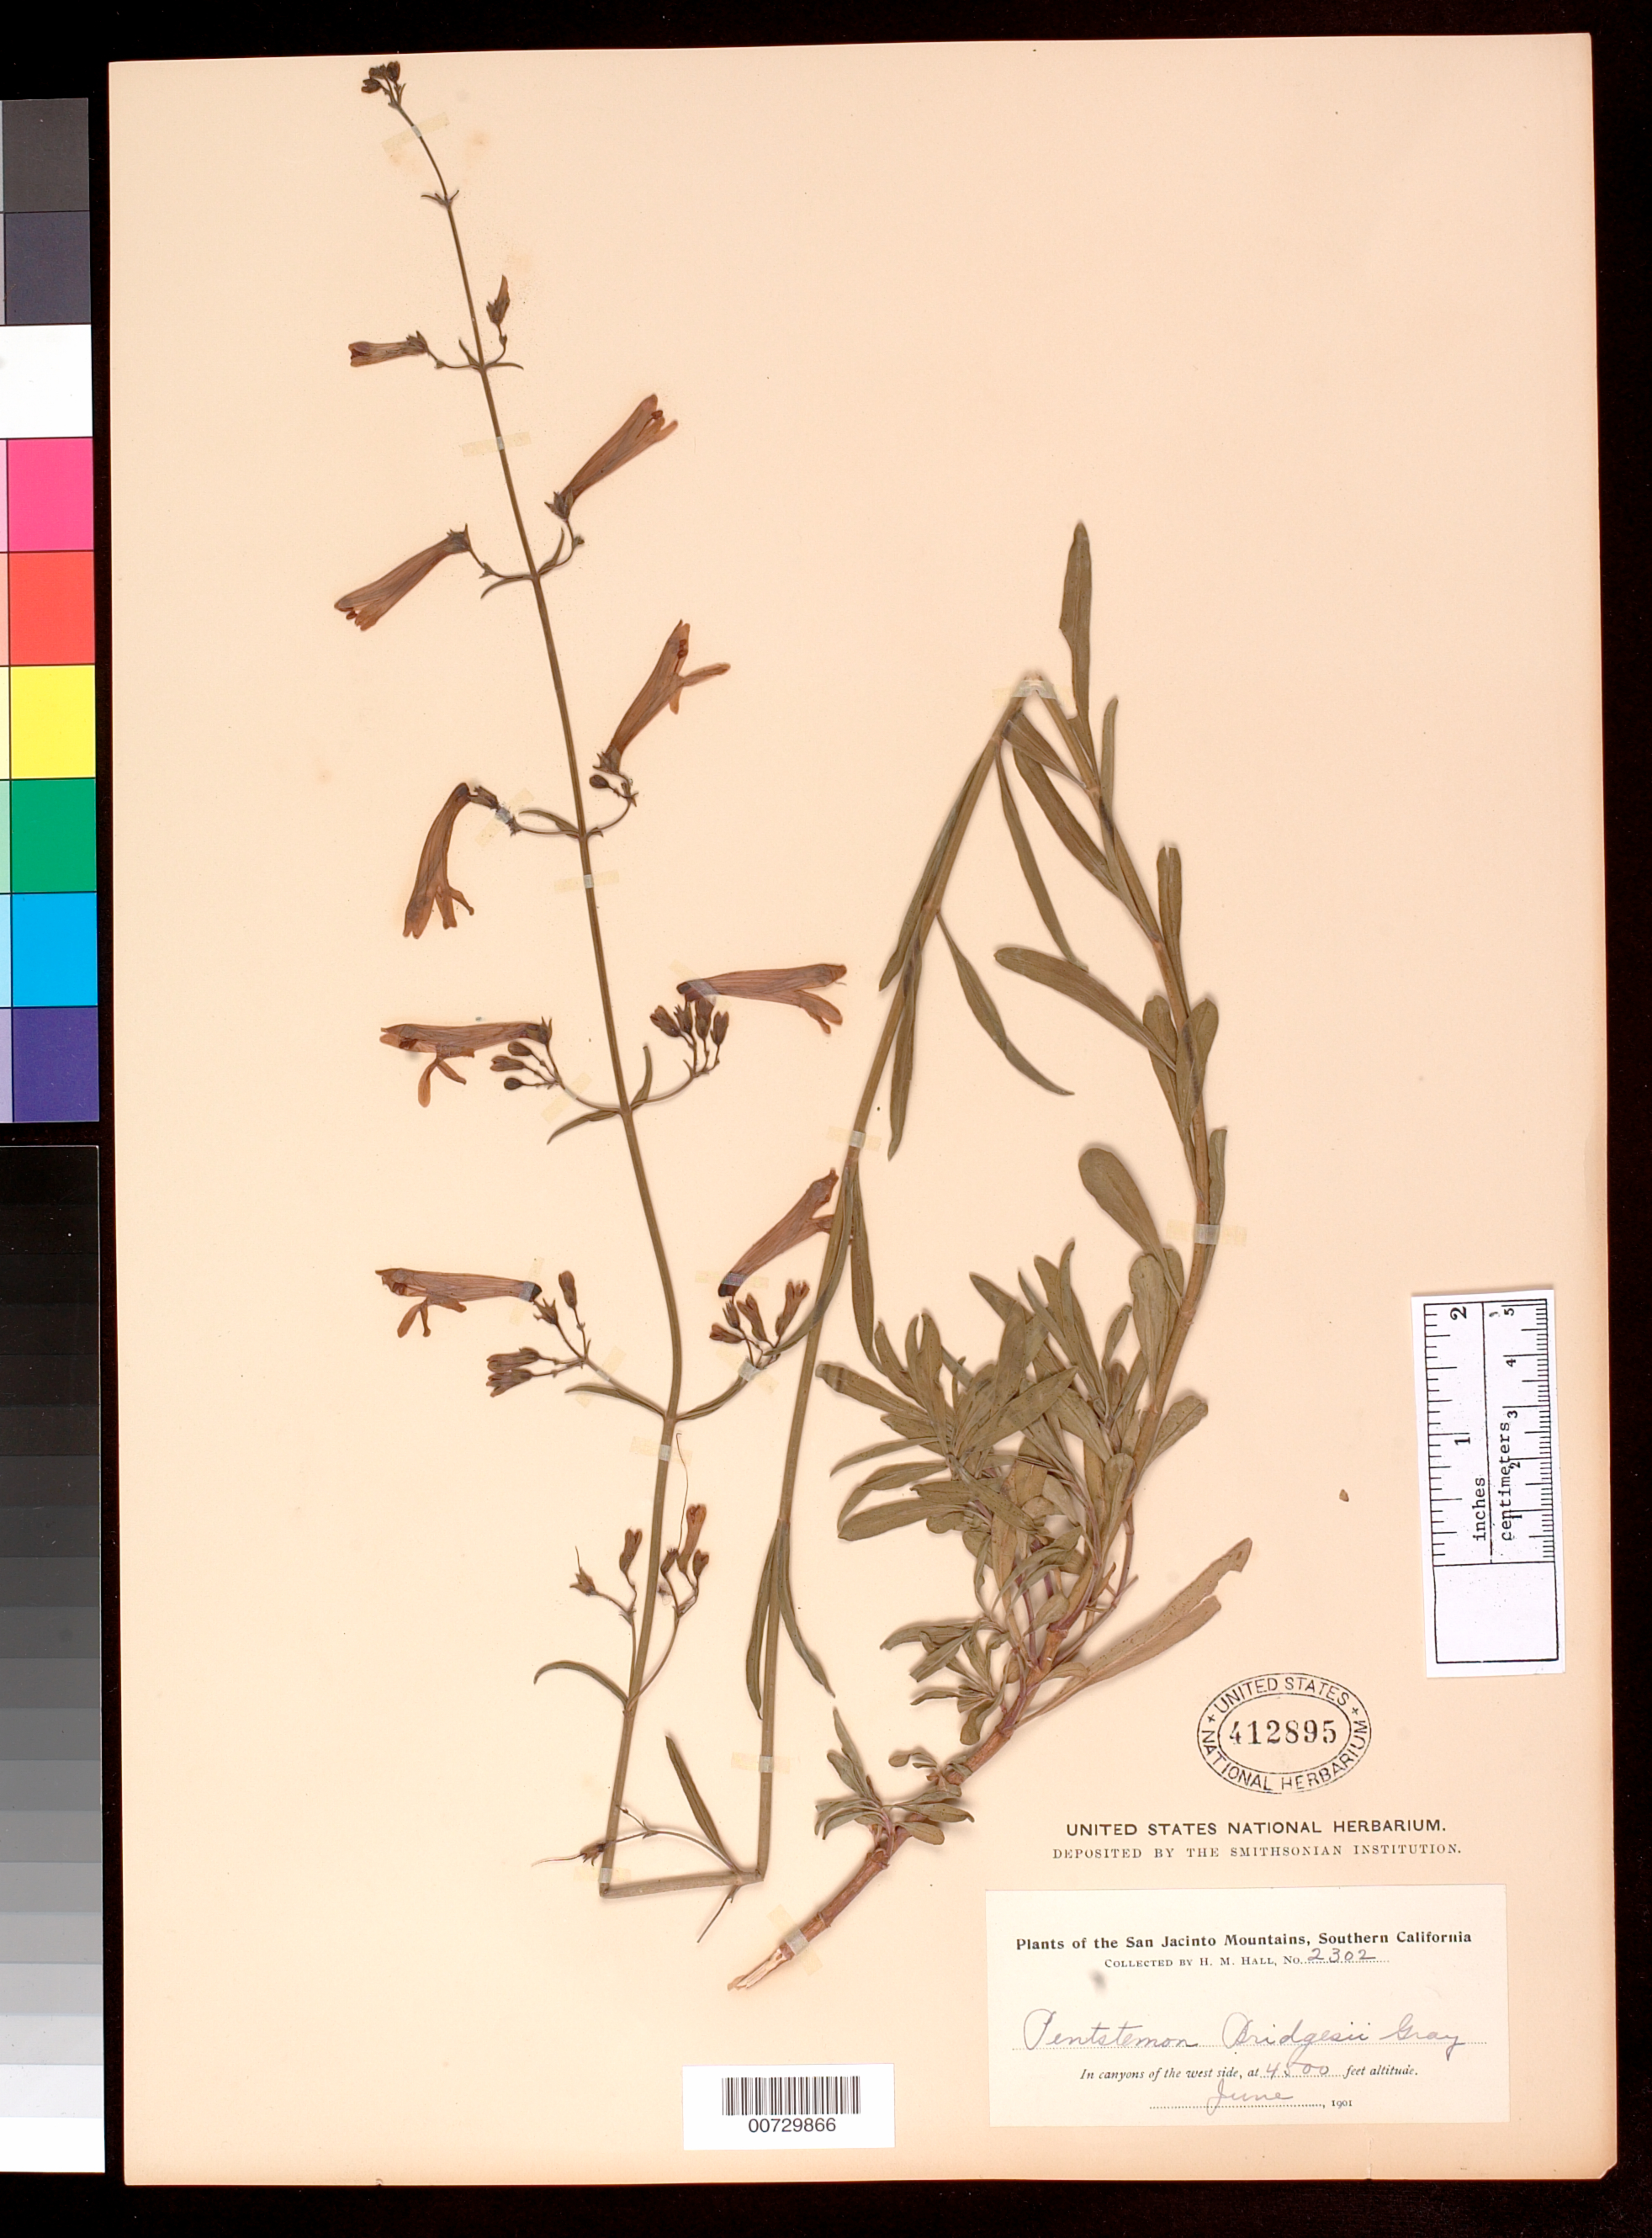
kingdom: Plantae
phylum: Tracheophyta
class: Magnoliopsida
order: Lamiales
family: Plantaginaceae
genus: Penstemon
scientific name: Penstemon bridgesii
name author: A. Gray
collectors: H. M. Hall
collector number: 2302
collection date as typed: Jun 1901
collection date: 1901-06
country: United States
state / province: California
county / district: Riverside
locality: San Jacinto Mountains. In canyons of the west side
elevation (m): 1372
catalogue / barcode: US 412895